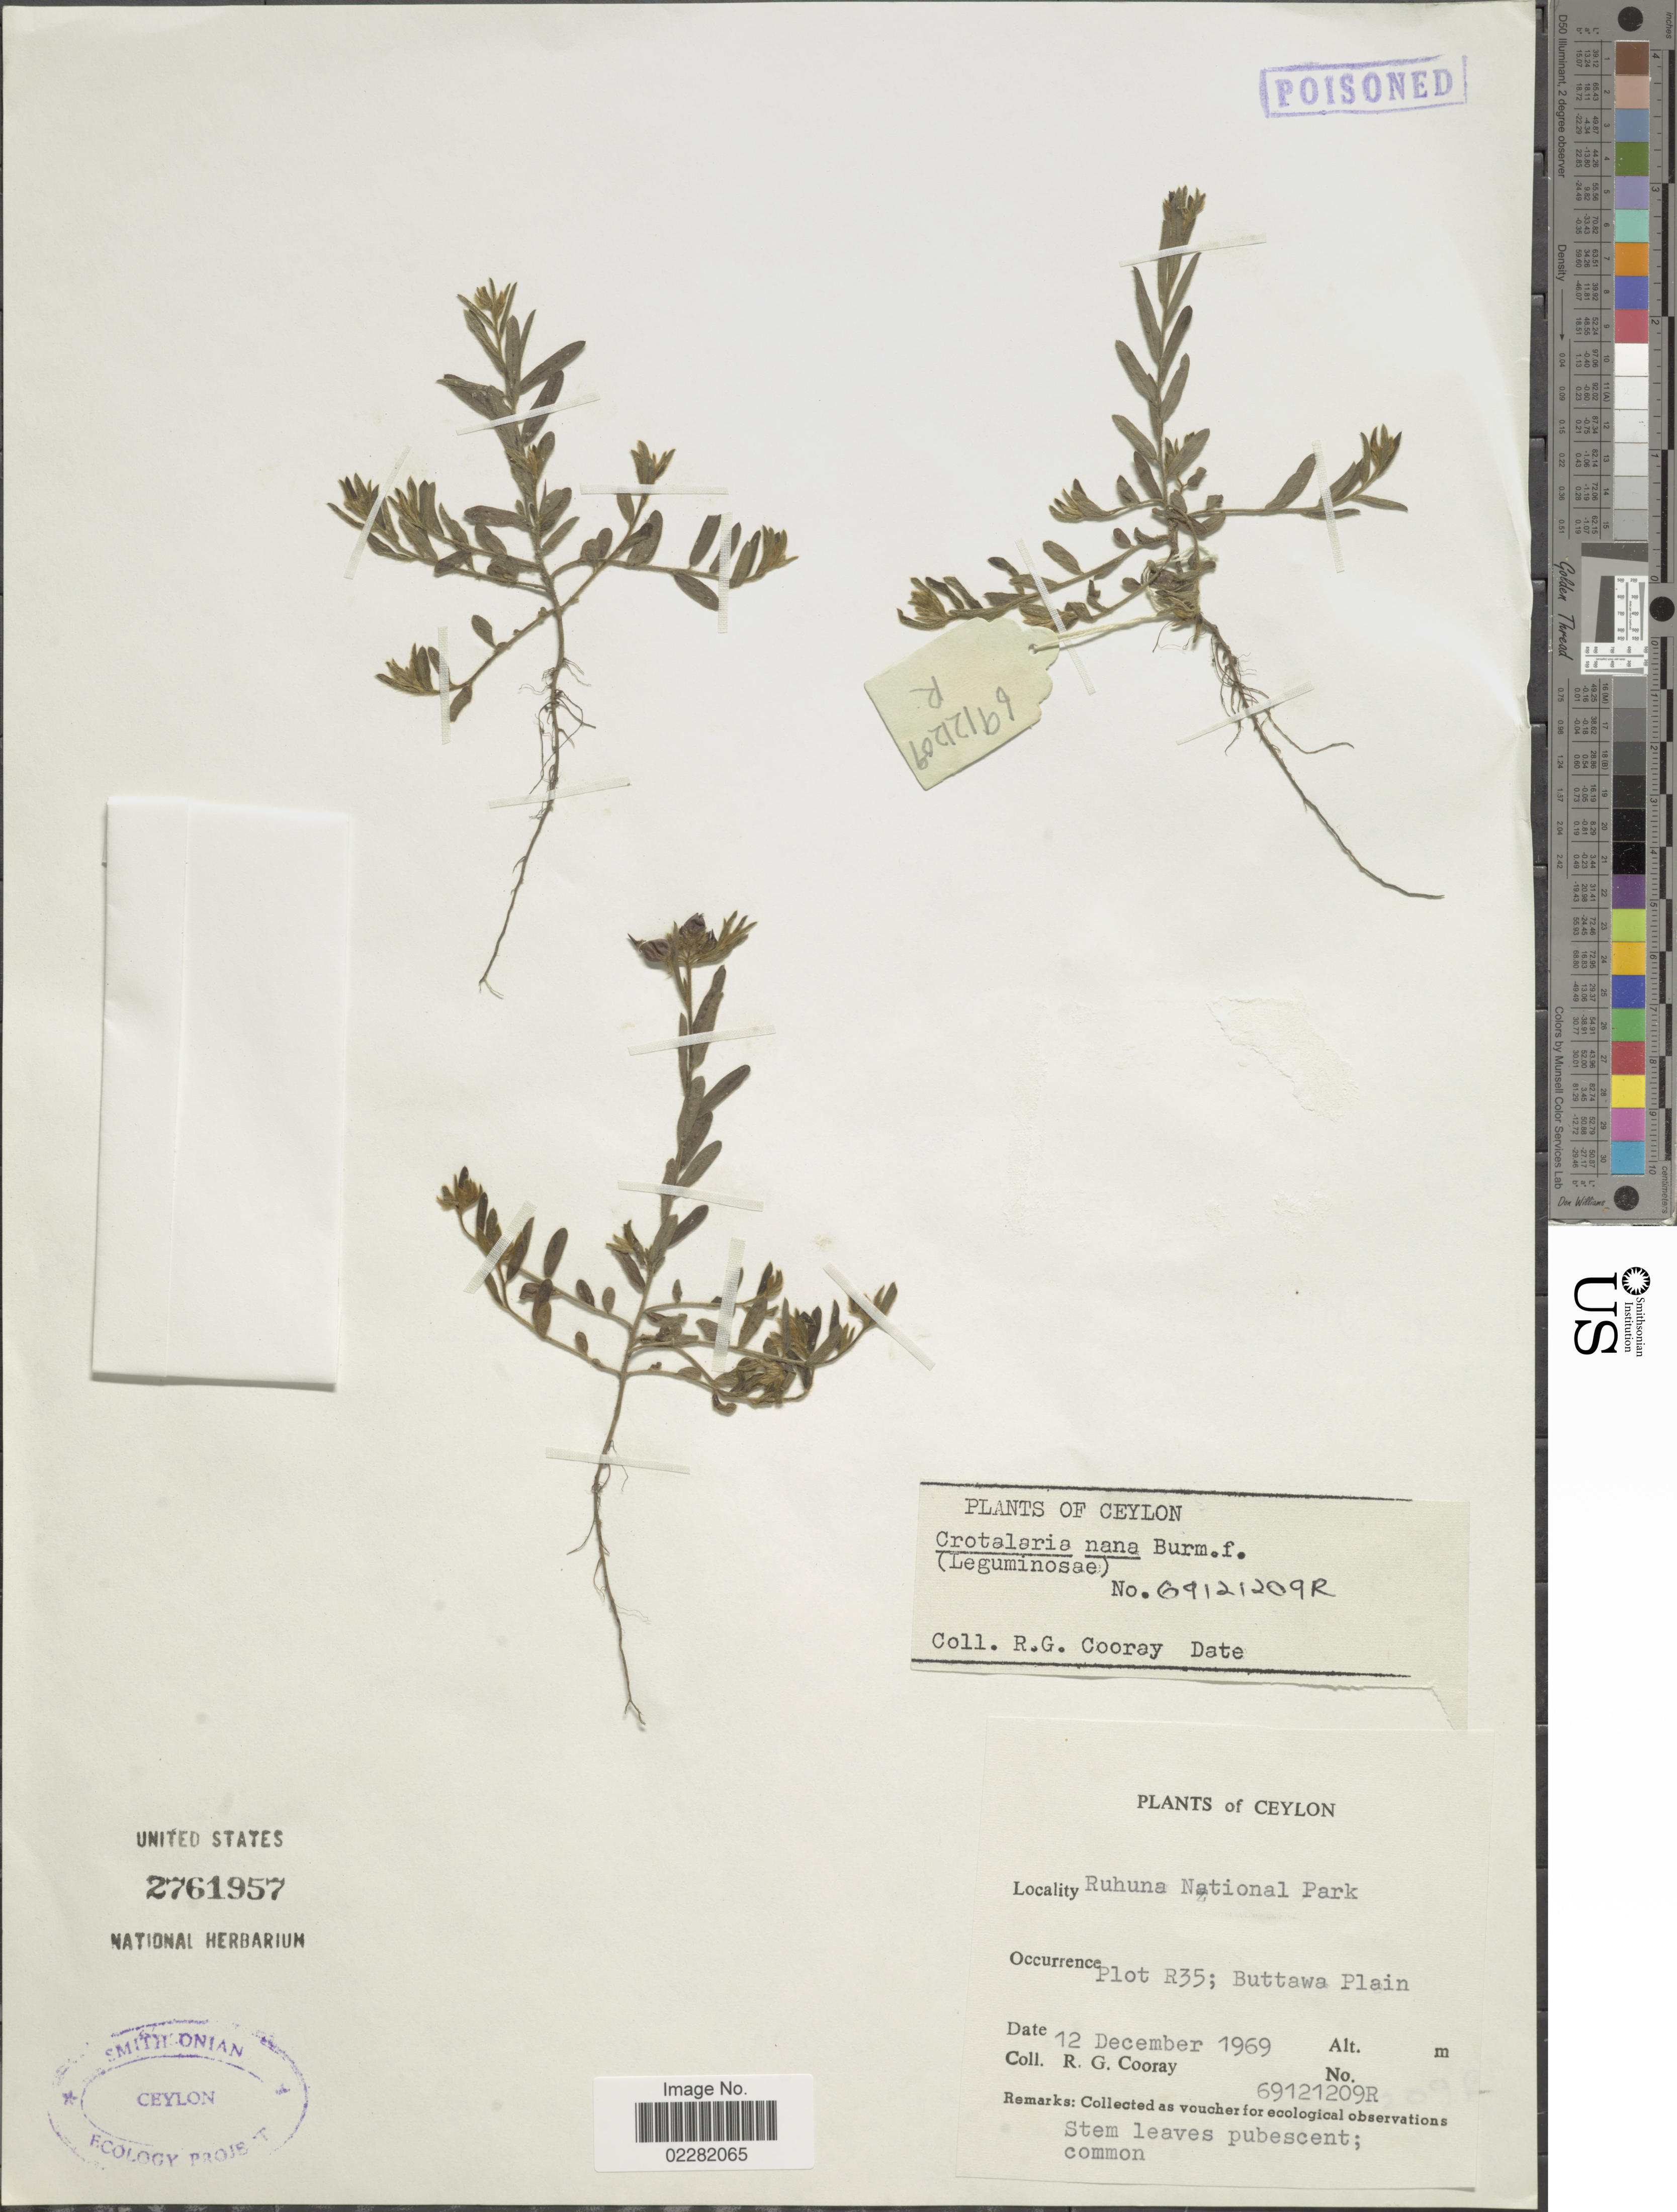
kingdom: Plantae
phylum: Tracheophyta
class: Magnoliopsida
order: Fabales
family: Fabaceae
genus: Crotalaria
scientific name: Crotalaria nana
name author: Burm. f.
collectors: R. Cooray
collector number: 69121209R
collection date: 1969-12-12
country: Sri Lanka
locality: Ceylon, Plot R35; Buttawa Plain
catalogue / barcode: US 2761957